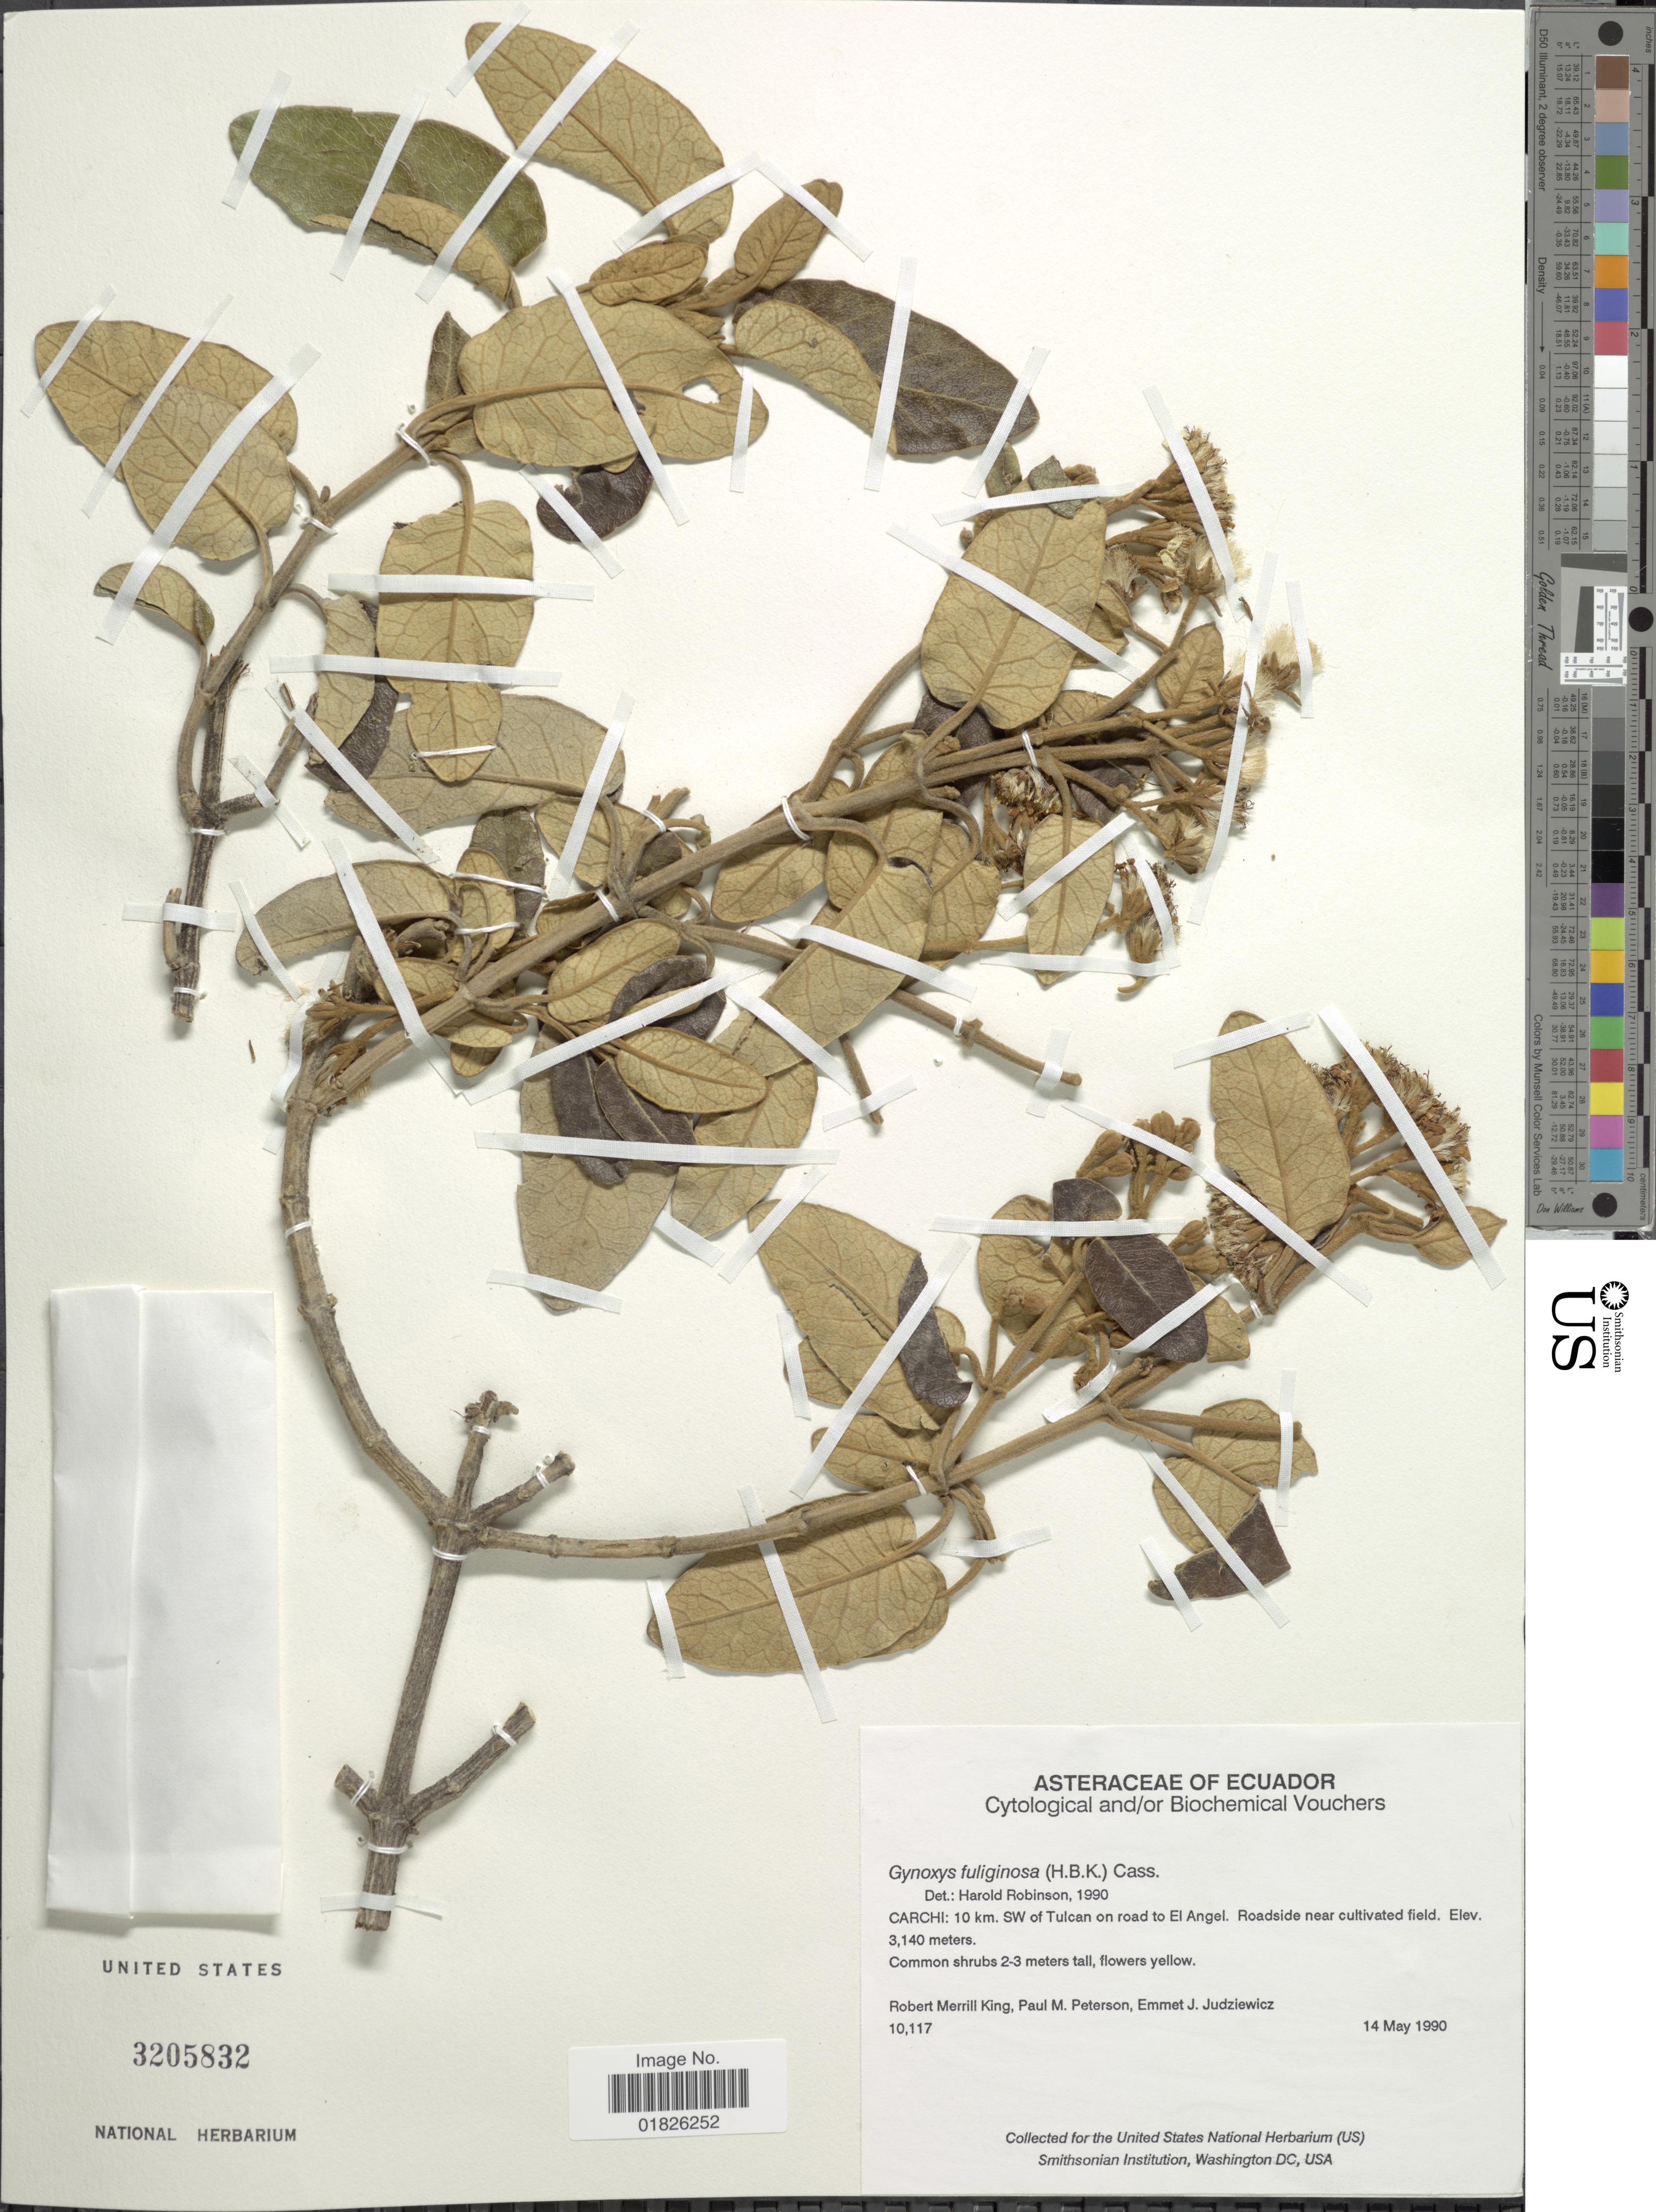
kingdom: Plantae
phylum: Tracheophyta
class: Magnoliopsida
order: Asterales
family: Asteraceae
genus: Gynoxys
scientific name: Gynoxys fuliginosa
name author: Cass.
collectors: R. M. King, P. M. Peterson & E. J. Judziewicz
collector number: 10117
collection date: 1990-05-14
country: Ecuador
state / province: Carchi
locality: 10 km. SW of Tulcan on road to El Angel, roadside near cultivated field.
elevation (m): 3140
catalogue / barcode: US 3205832